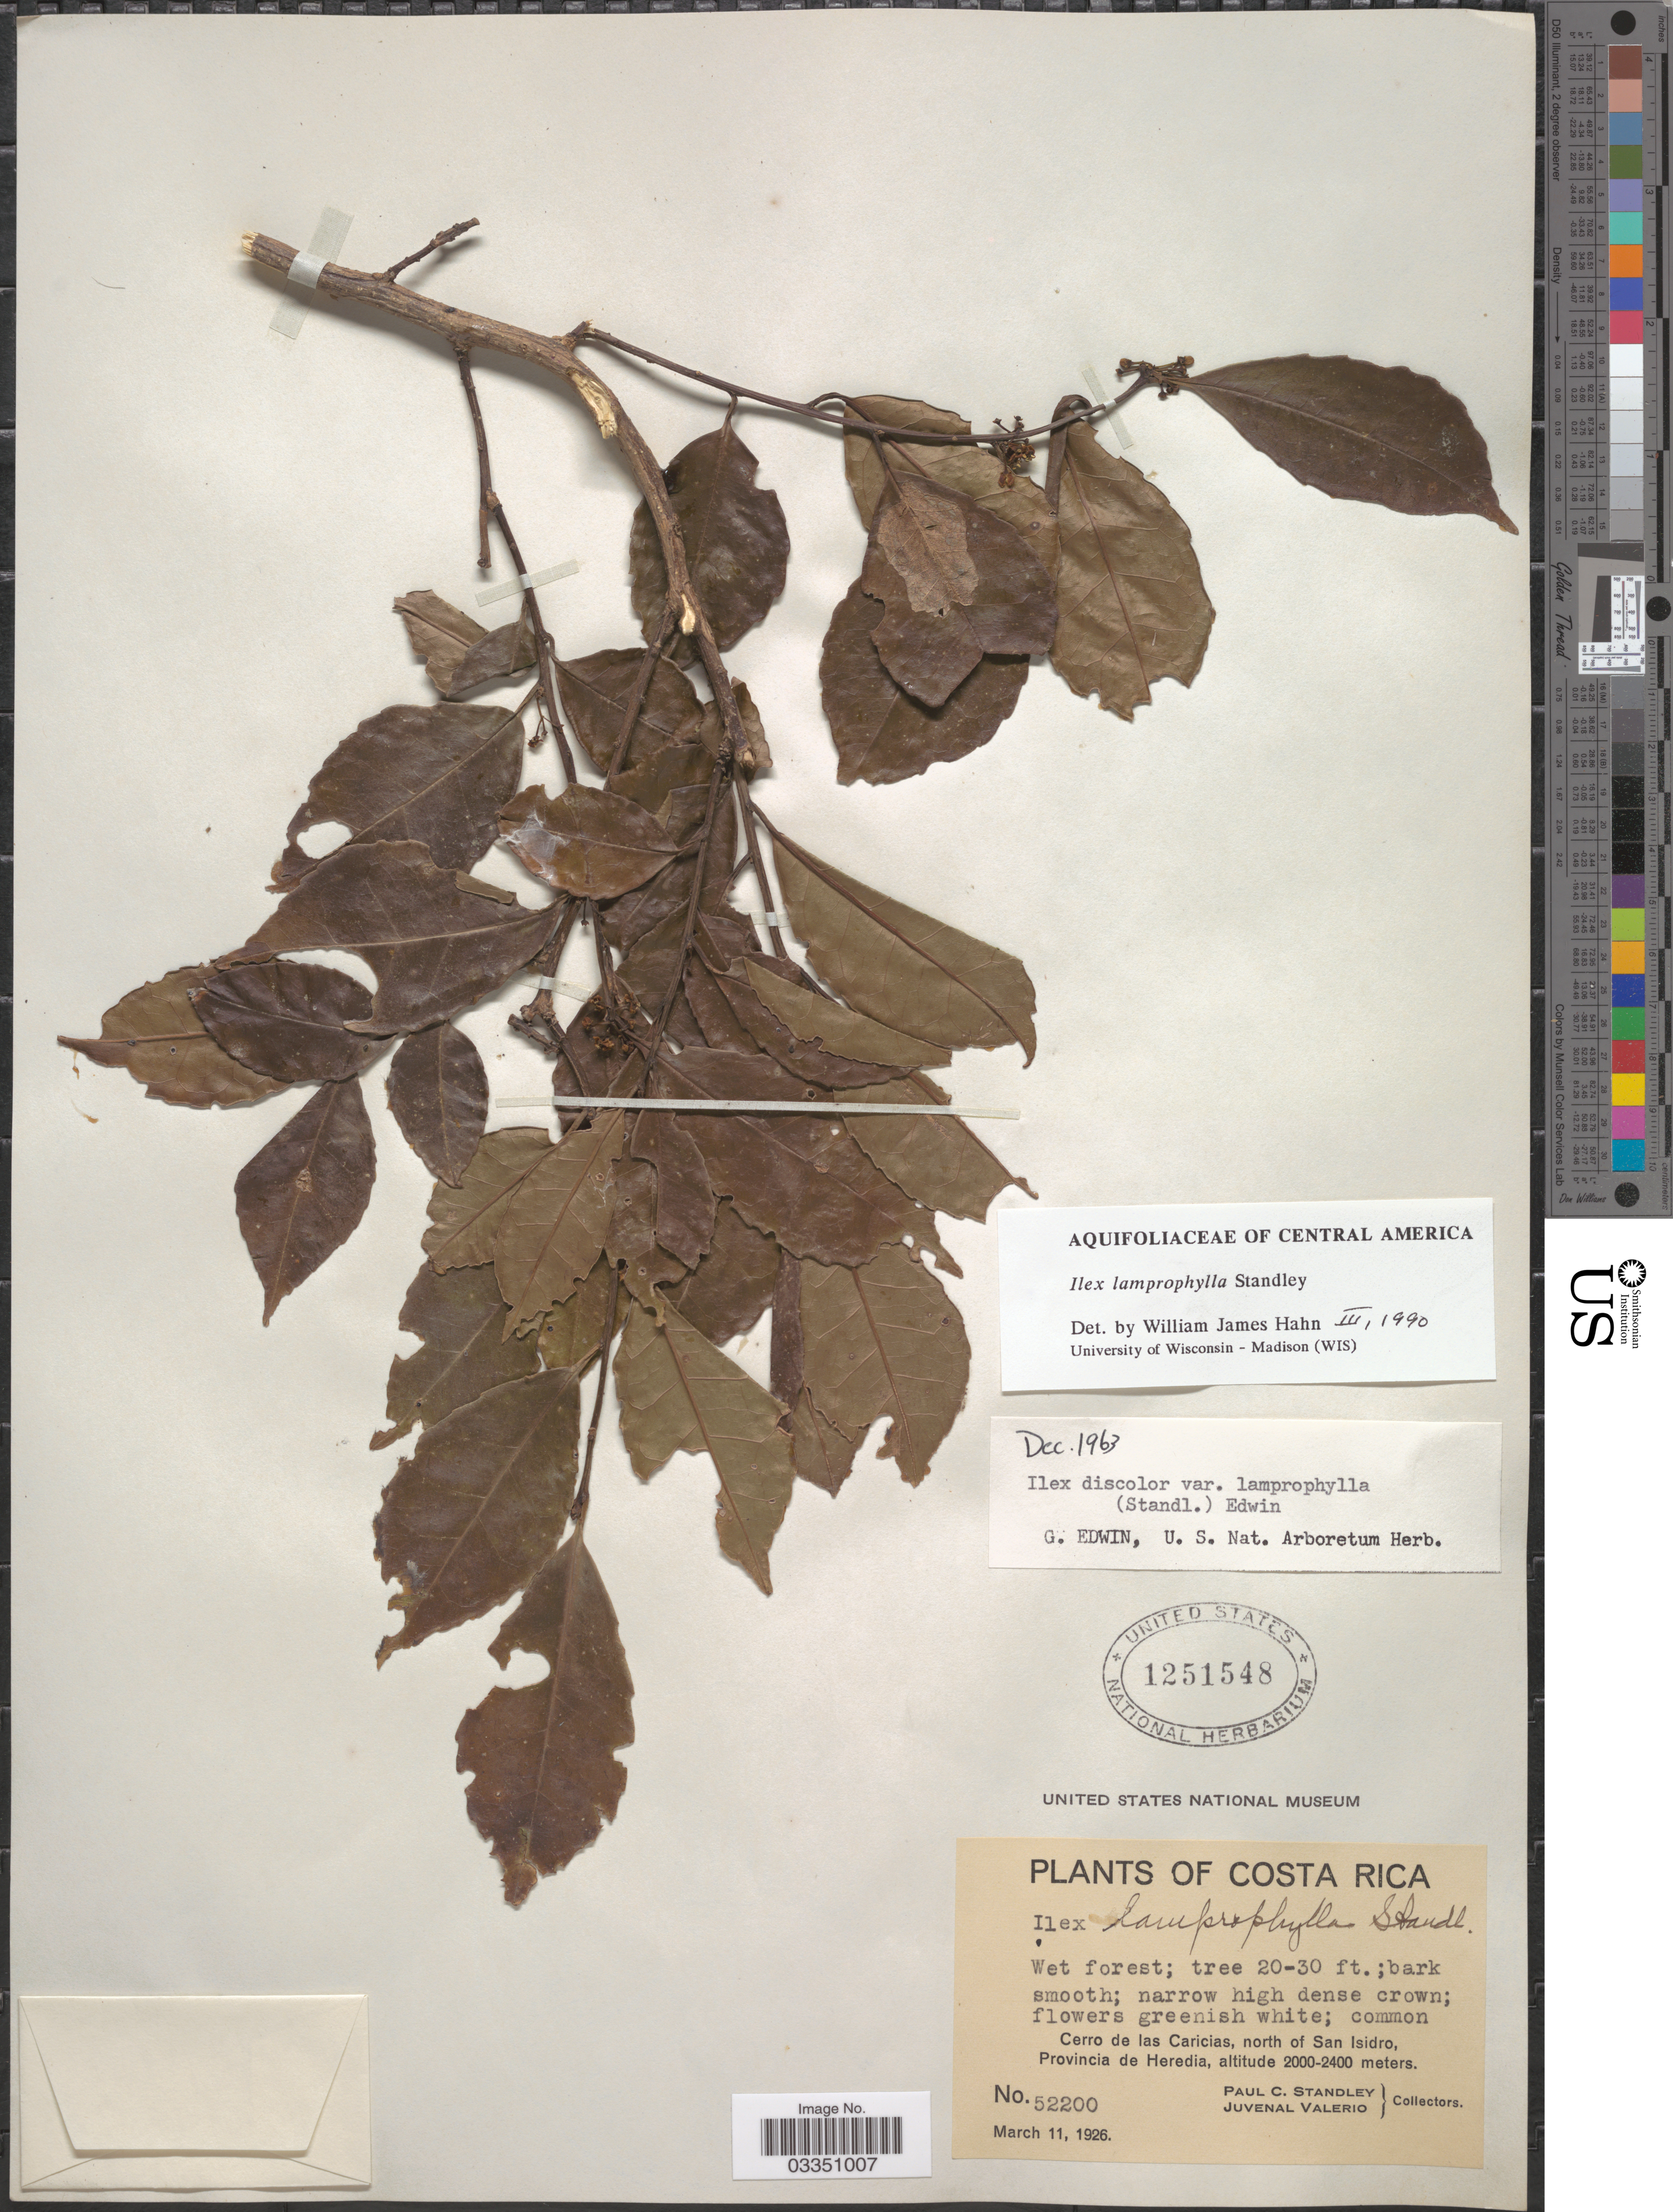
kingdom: Plantae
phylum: Tracheophyta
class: Magnoliopsida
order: Aquifoliales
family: Aquifoliaceae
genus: Ilex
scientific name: Ilex lamprophylla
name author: Standl.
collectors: P. C. Standley & J. Valerio R.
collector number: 52200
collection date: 1926-03-11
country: Costa Rica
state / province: Heredia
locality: Cerro de las Caricias, north of San Isidro.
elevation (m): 2000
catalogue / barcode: US 1251548